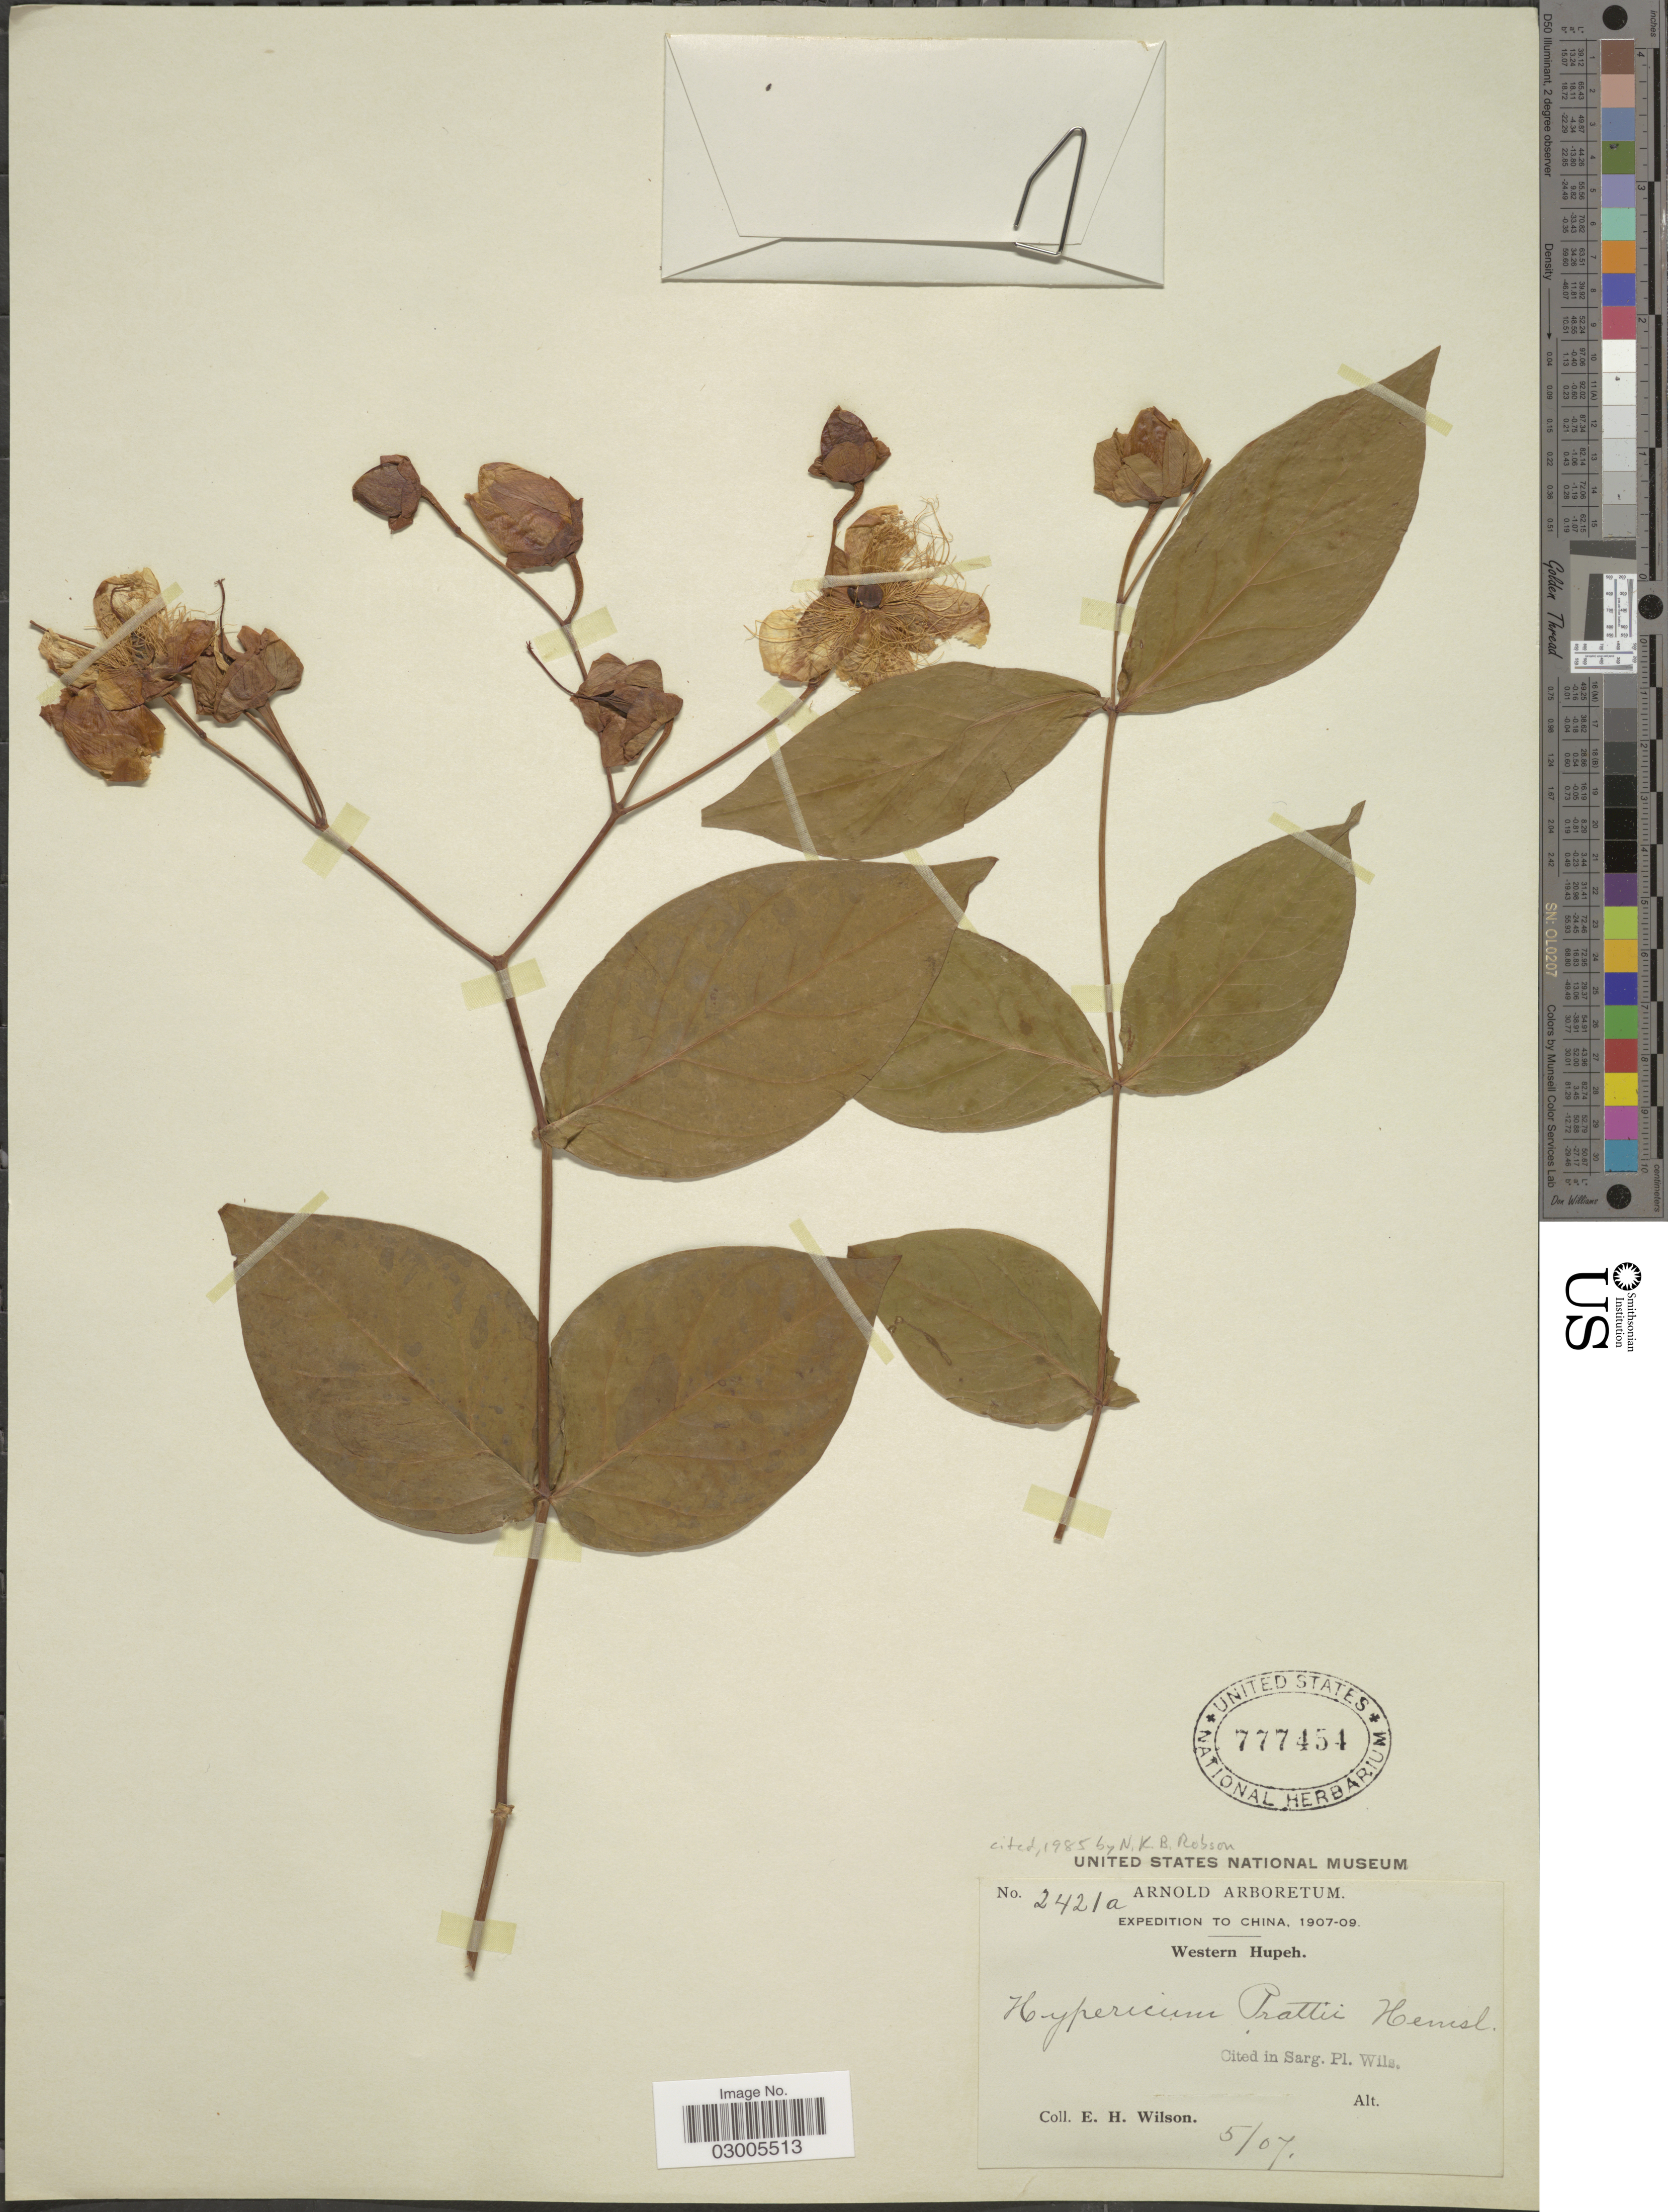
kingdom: Plantae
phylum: Tracheophyta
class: Magnoliopsida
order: Malpighiales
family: Hypericaceae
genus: Hypericum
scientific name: Hypericum prattii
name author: Hemsl.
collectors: E. Wilson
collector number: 2421a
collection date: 1907-05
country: China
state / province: Hubei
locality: Western Hupeh.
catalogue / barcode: US 777454